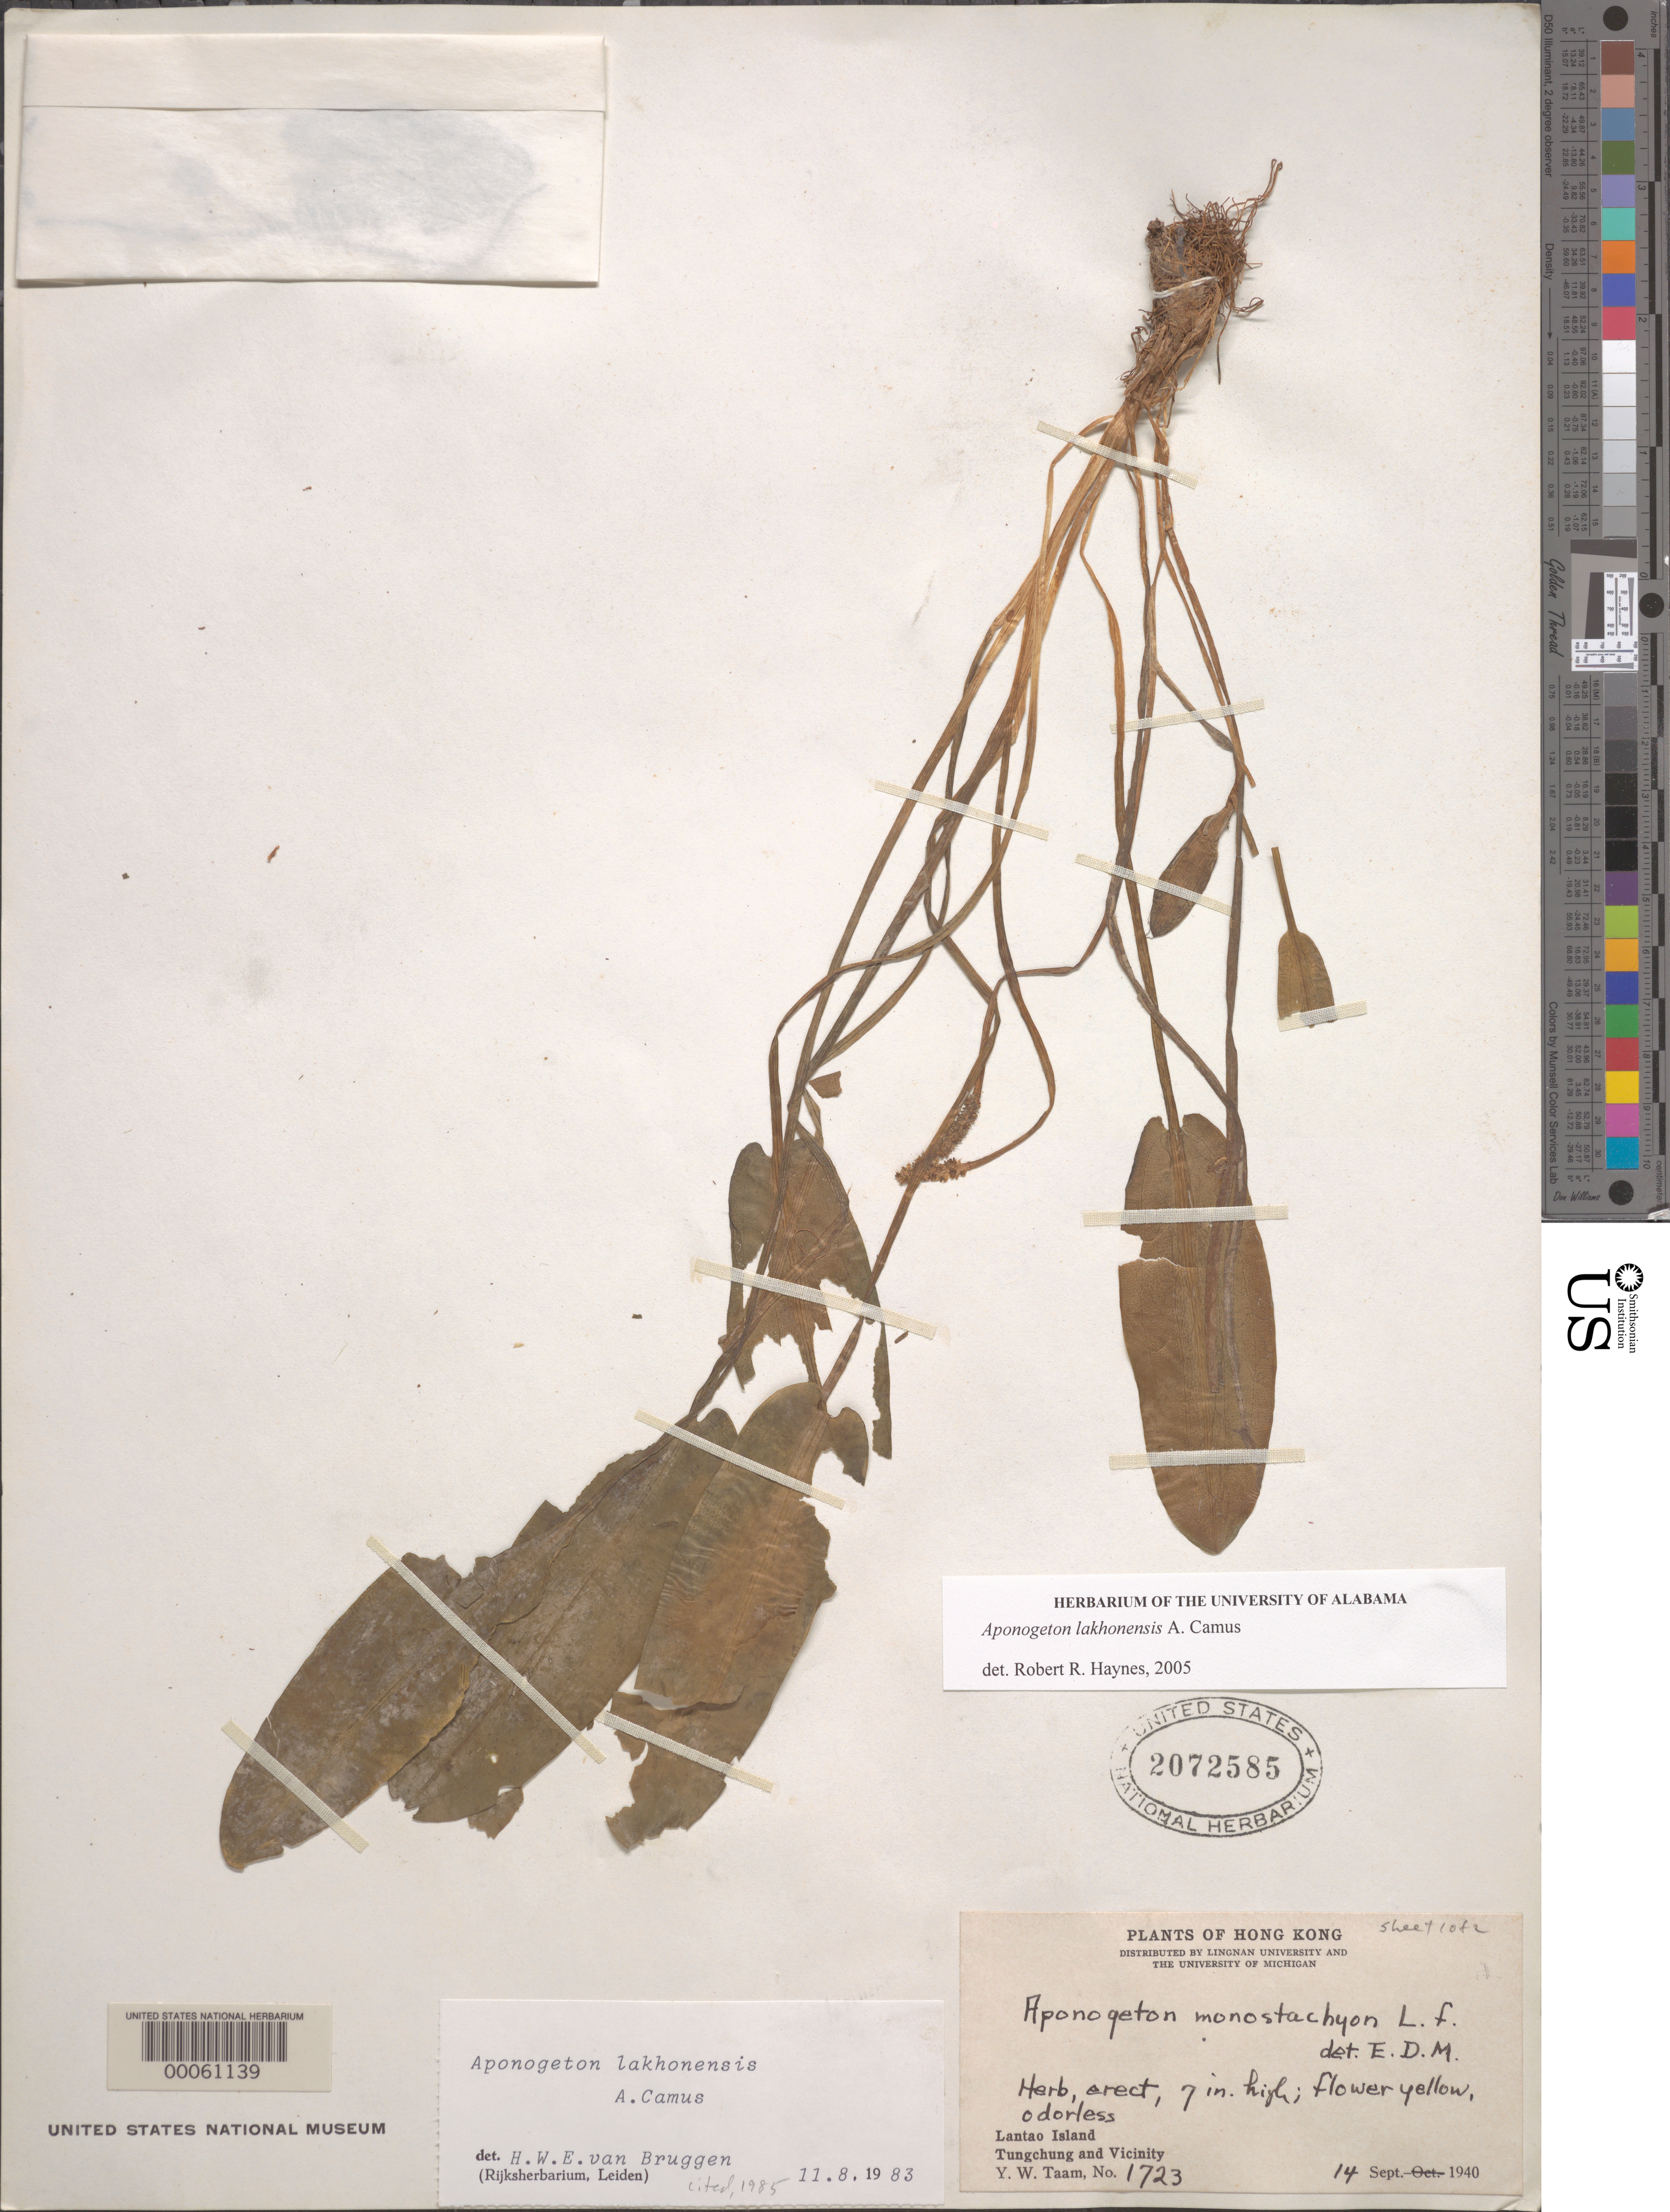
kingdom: Plantae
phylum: Tracheophyta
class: Liliopsida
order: Alismatales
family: Aponogetonaceae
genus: Aponogeton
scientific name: Aponogeton lakhonensis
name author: A. Camus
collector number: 1723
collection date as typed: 14 Sep 1940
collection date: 1940-09-14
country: China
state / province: Hong Kong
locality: Lantao island, tungchung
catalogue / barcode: US 2072585